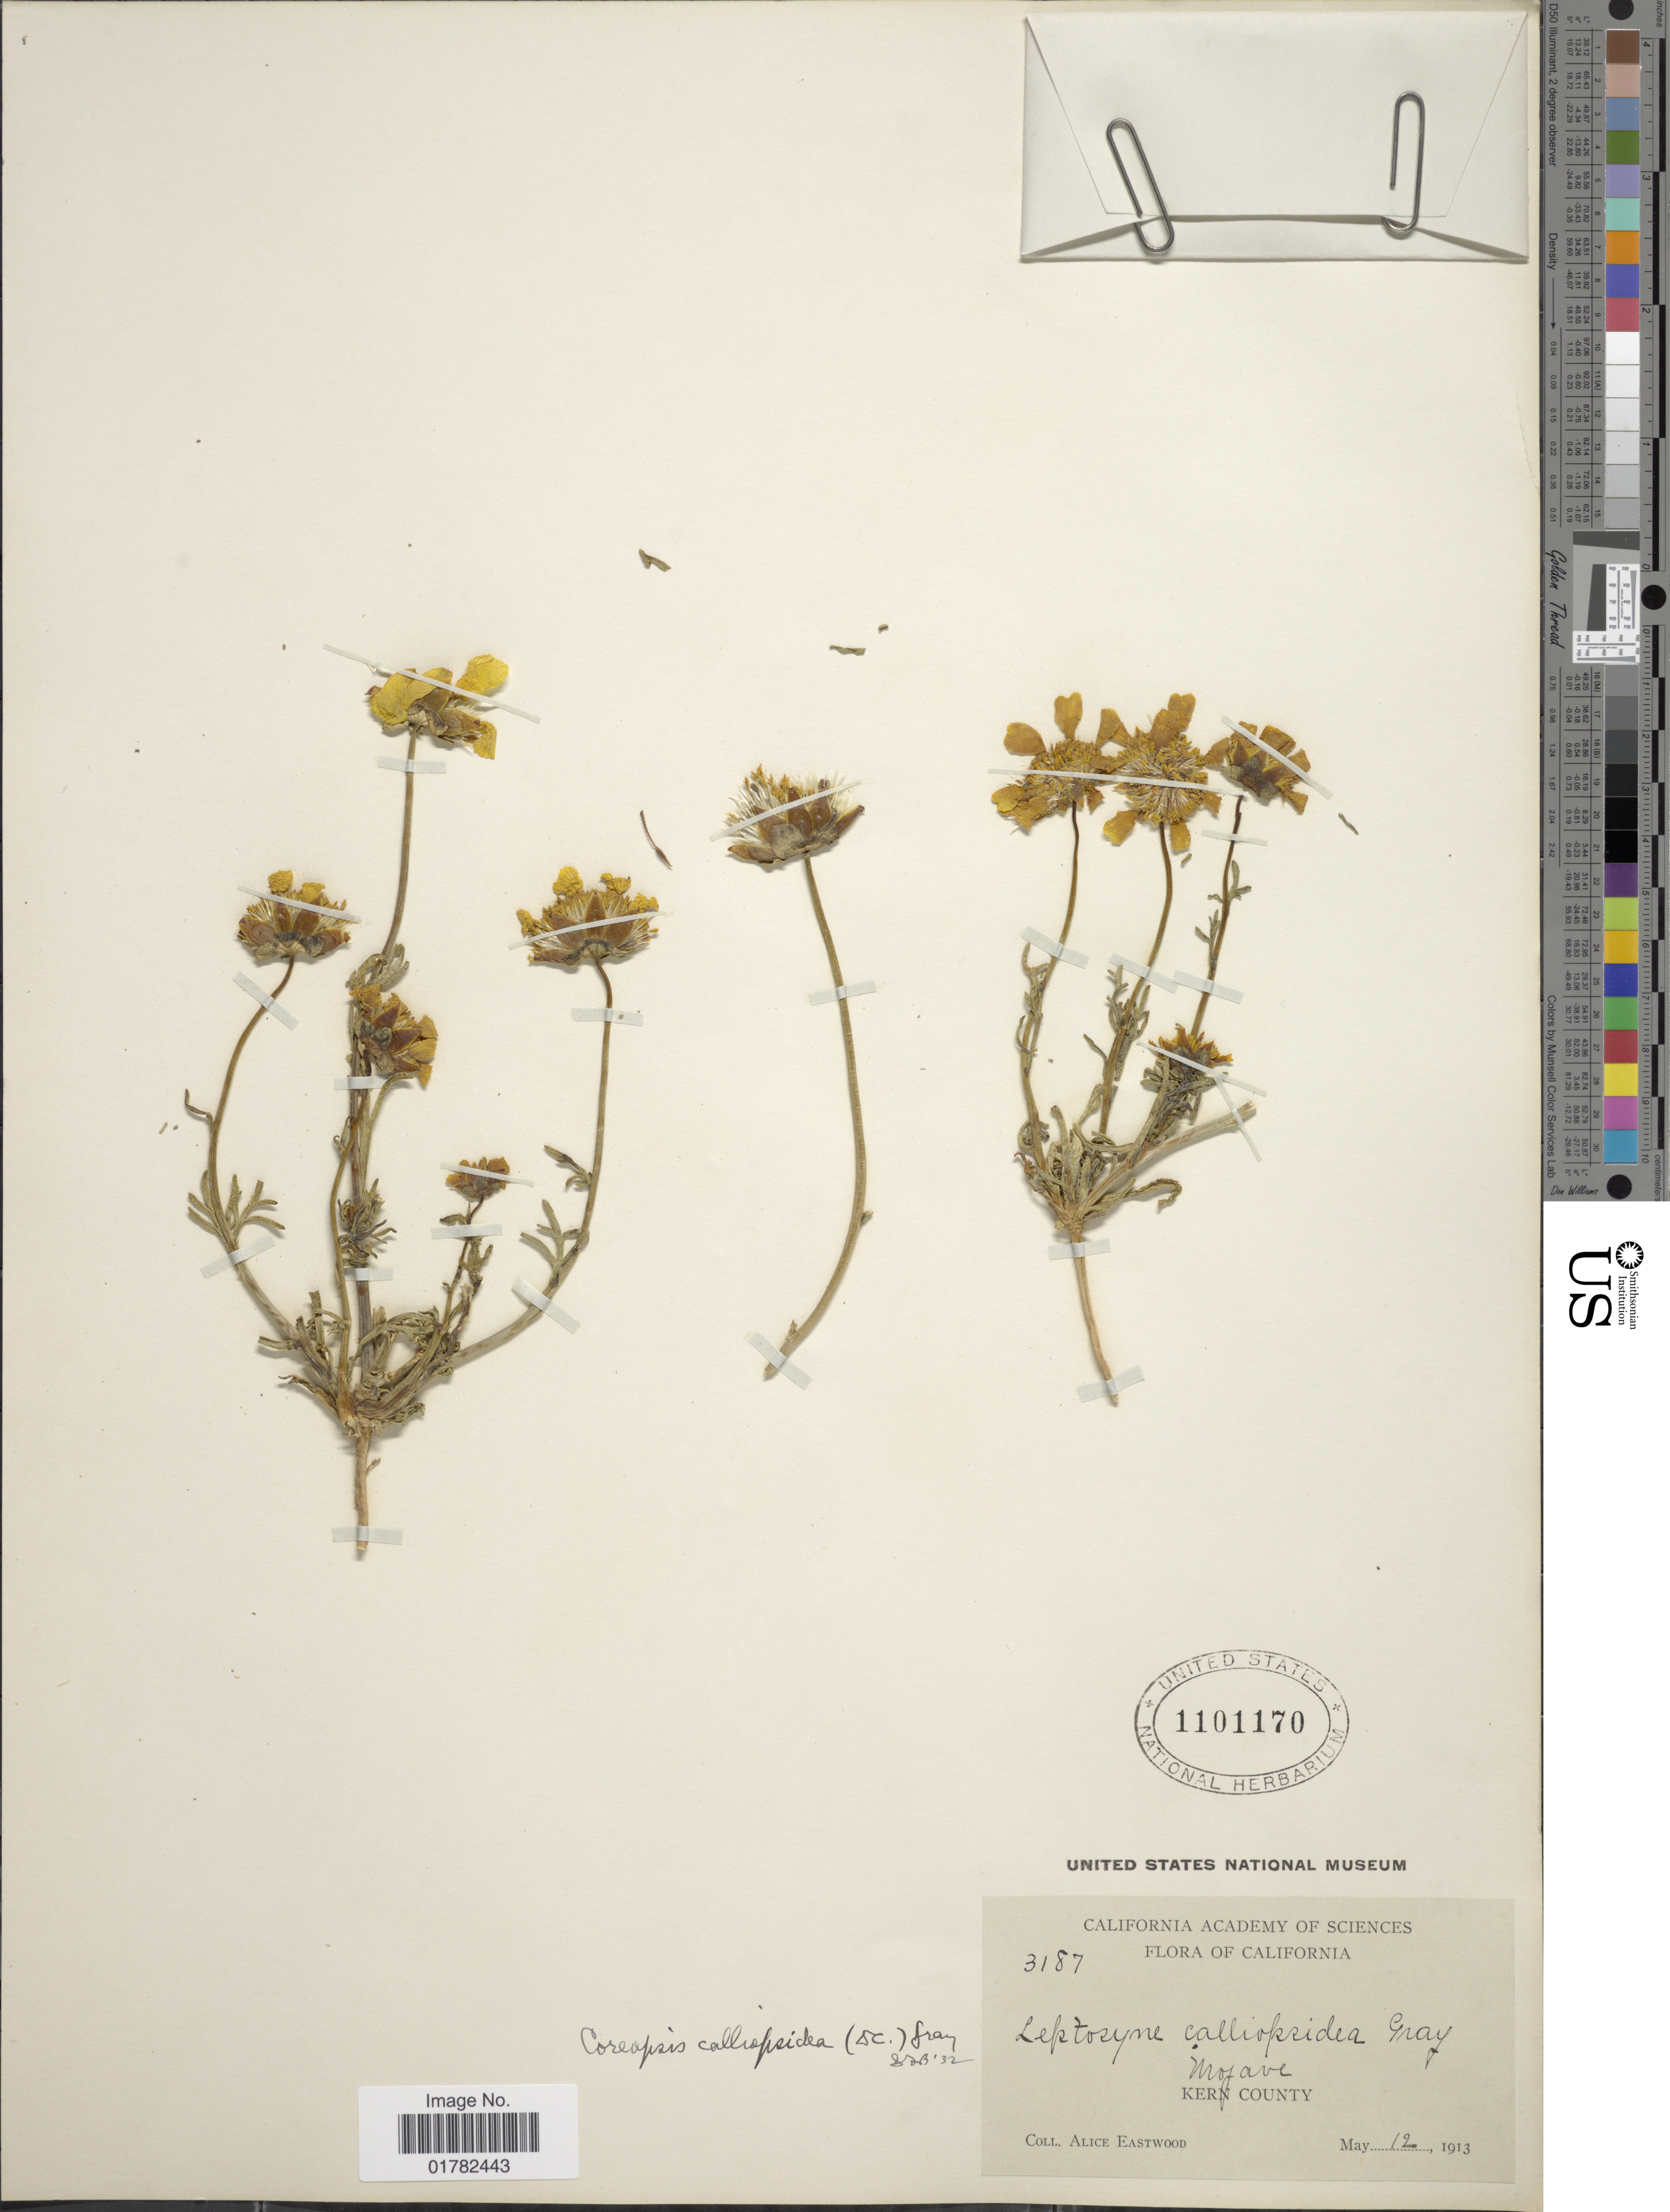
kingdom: Plantae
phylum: Tracheophyta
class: Magnoliopsida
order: Asterales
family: Asteraceae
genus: Coreopsis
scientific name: Coreopsis calliopsidea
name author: (DC.) A. Gray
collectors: A. Eastwood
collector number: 3187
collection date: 1913-05-12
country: United States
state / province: California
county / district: Kern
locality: Mojave, Kern County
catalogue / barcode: US 1101170